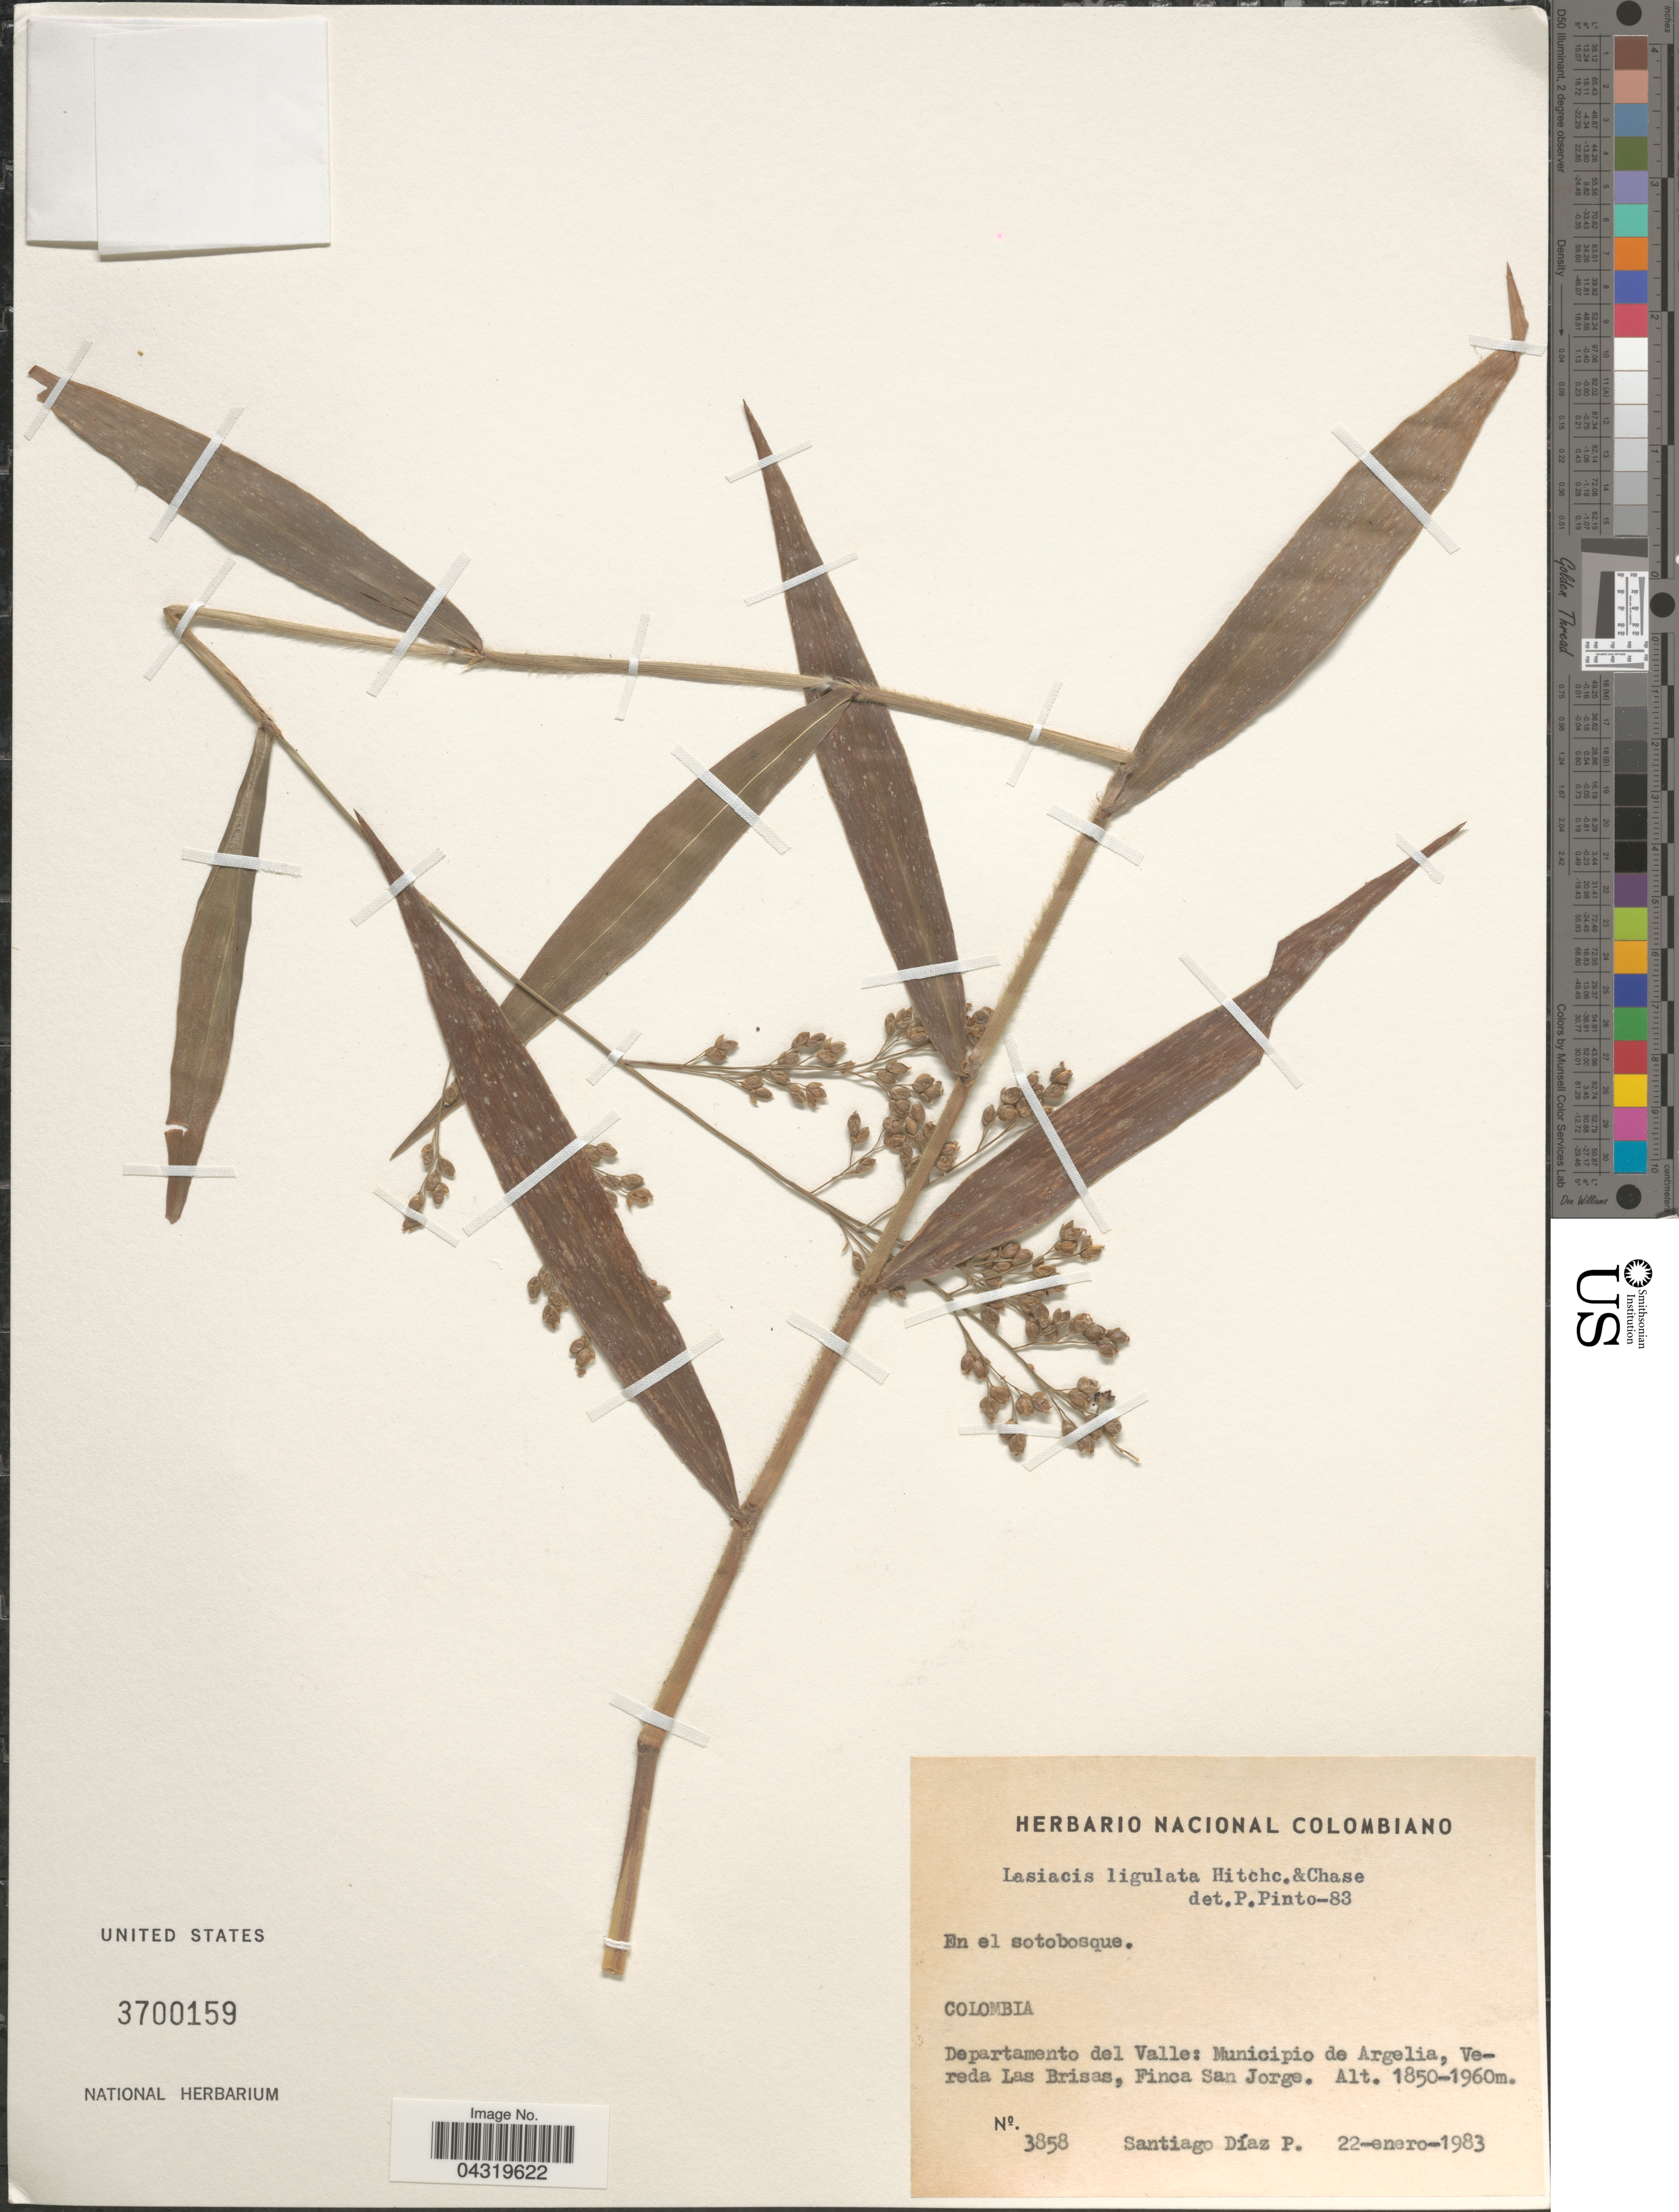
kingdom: Plantae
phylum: Tracheophyta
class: Liliopsida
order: Poales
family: Poaceae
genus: Lasiacis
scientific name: Lasiacis ligulata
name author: Hitchc. & Chase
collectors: S. Diaz P.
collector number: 3858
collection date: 1983-01-22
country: Colombia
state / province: Valle del Cauca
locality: Departamento del Valle: Municipio de Argelia, Vereda Las Brisas, Finca San Jorge.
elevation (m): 1850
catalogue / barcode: US 3700159